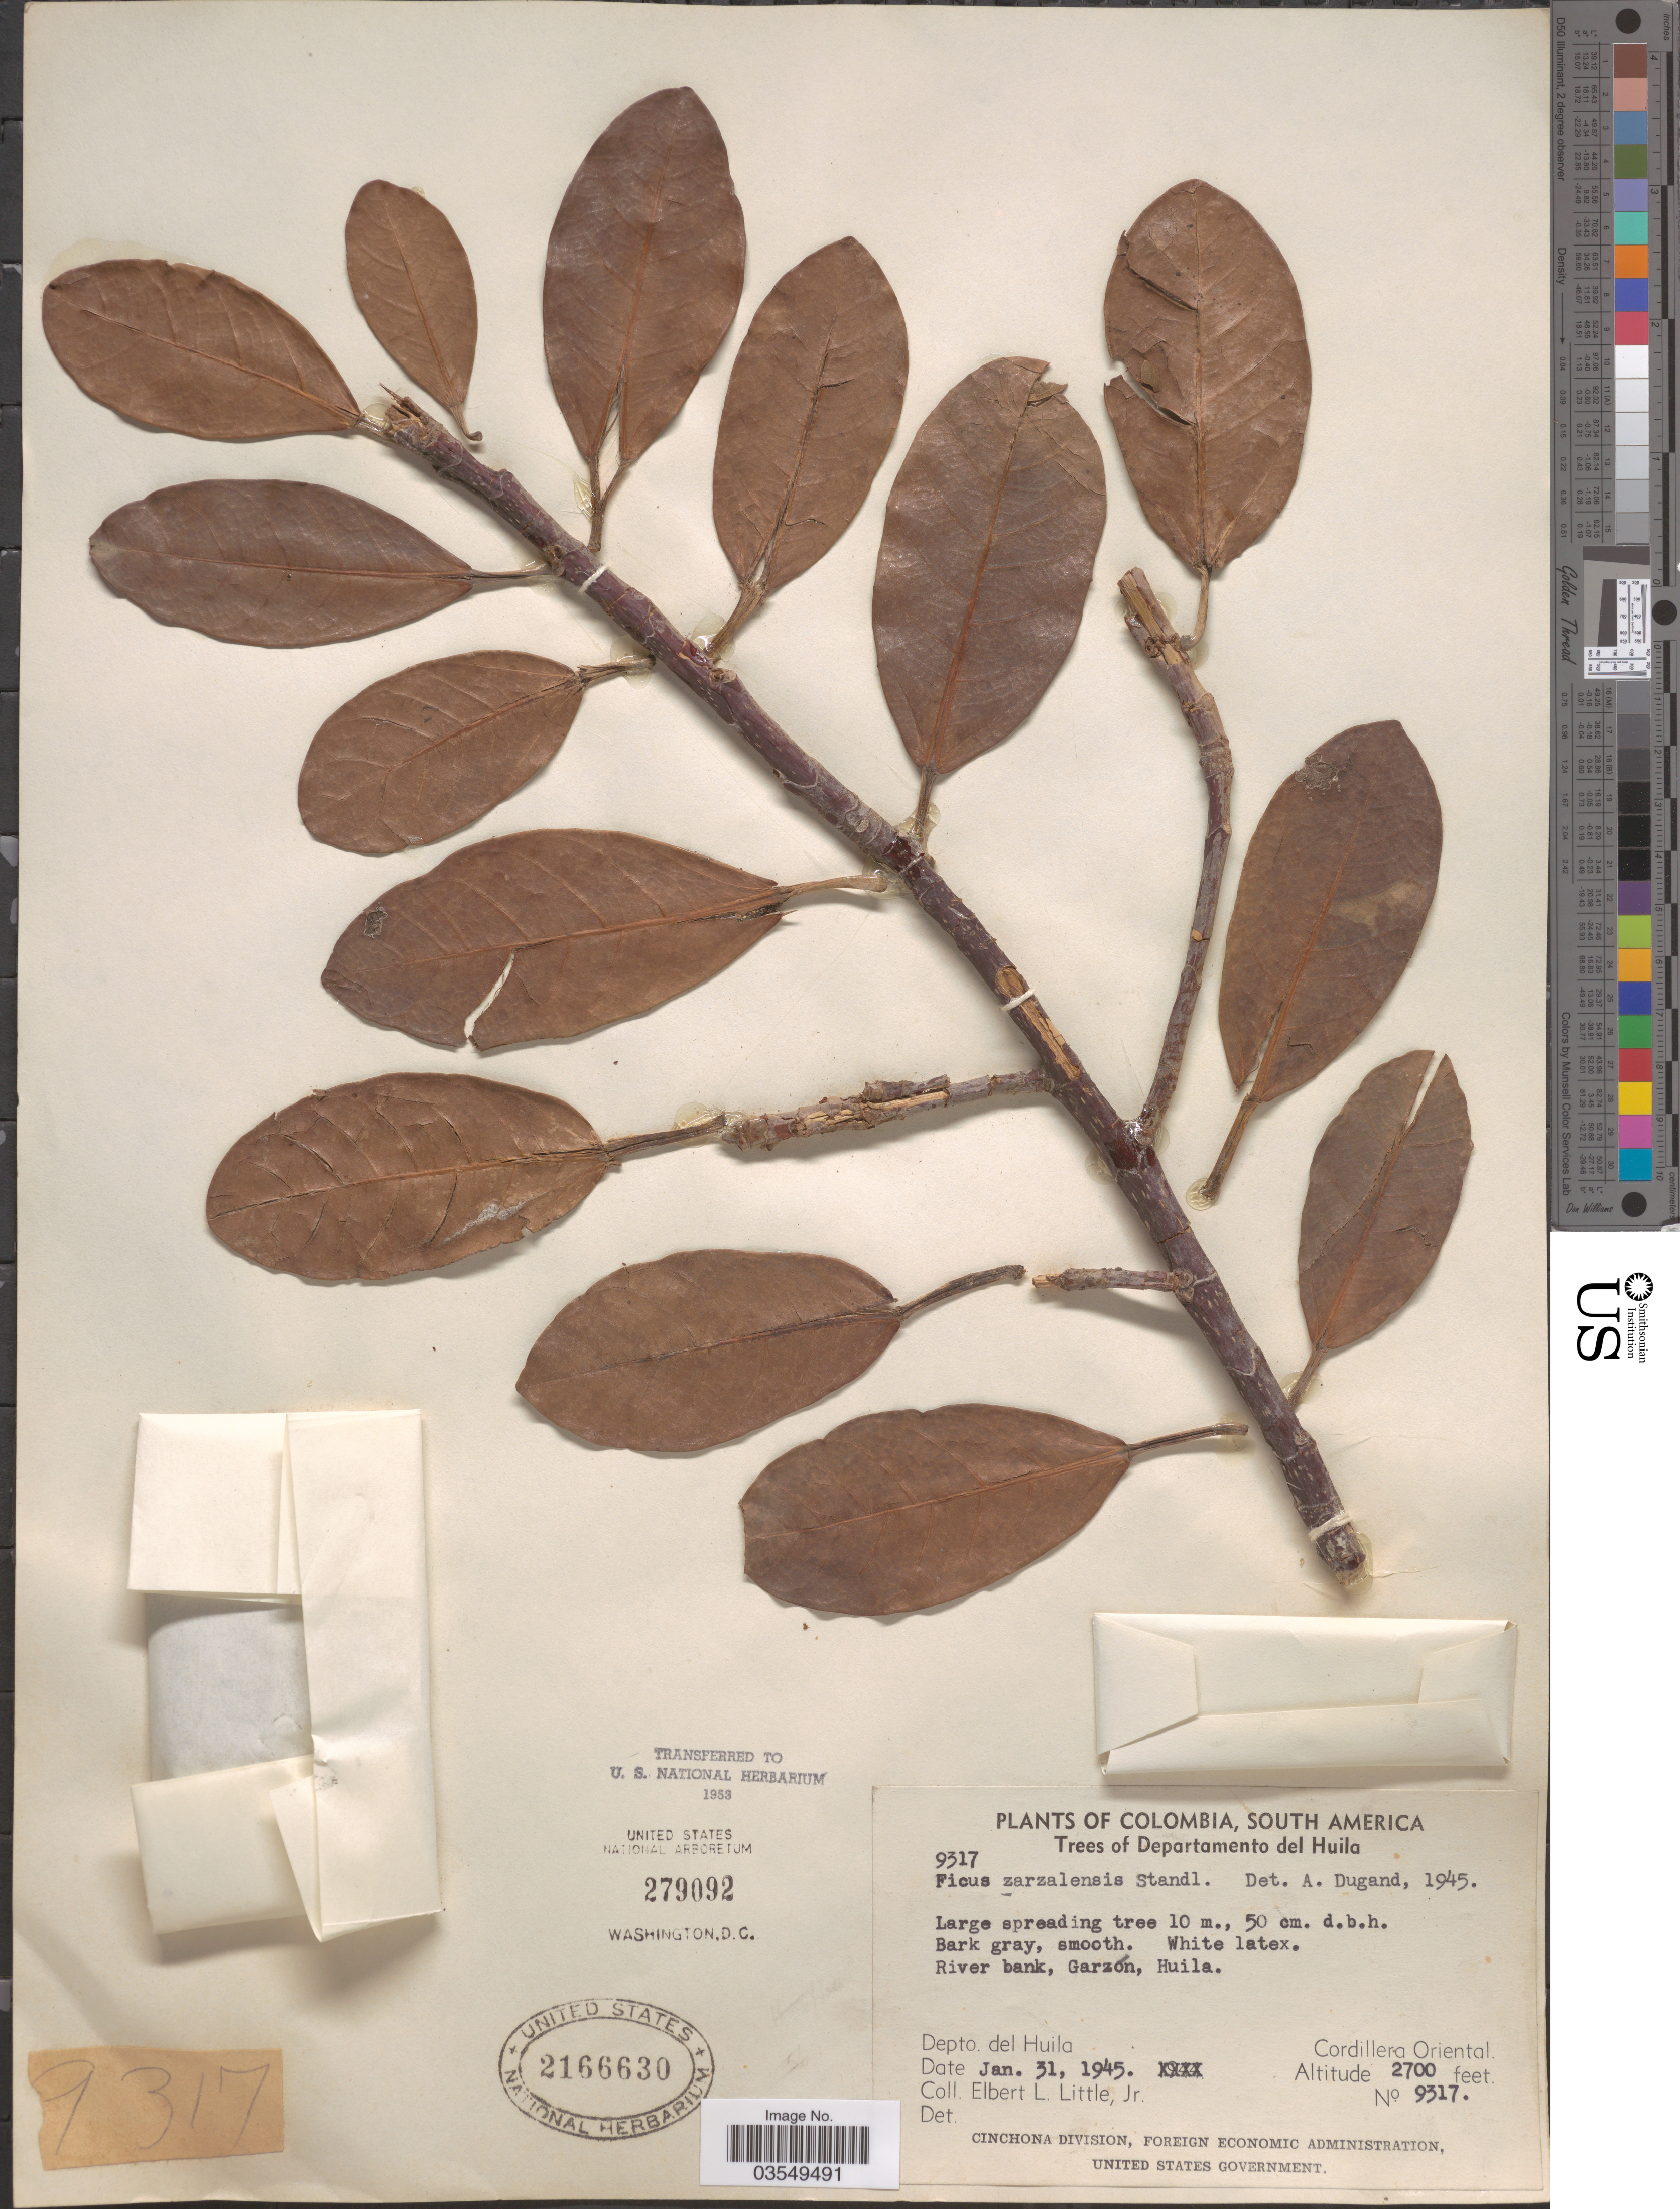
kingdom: Plantae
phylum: Tracheophyta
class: Magnoliopsida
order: Rosales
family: Moraceae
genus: Ficus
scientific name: Ficus zarzalensis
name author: Standl.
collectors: E. L. Little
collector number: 9317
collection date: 1945-01-31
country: Colombia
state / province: Huila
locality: Departamento del Huila. River bank, Garzón, Huila. Cordillera Oriental.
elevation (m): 823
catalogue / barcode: US 2166630